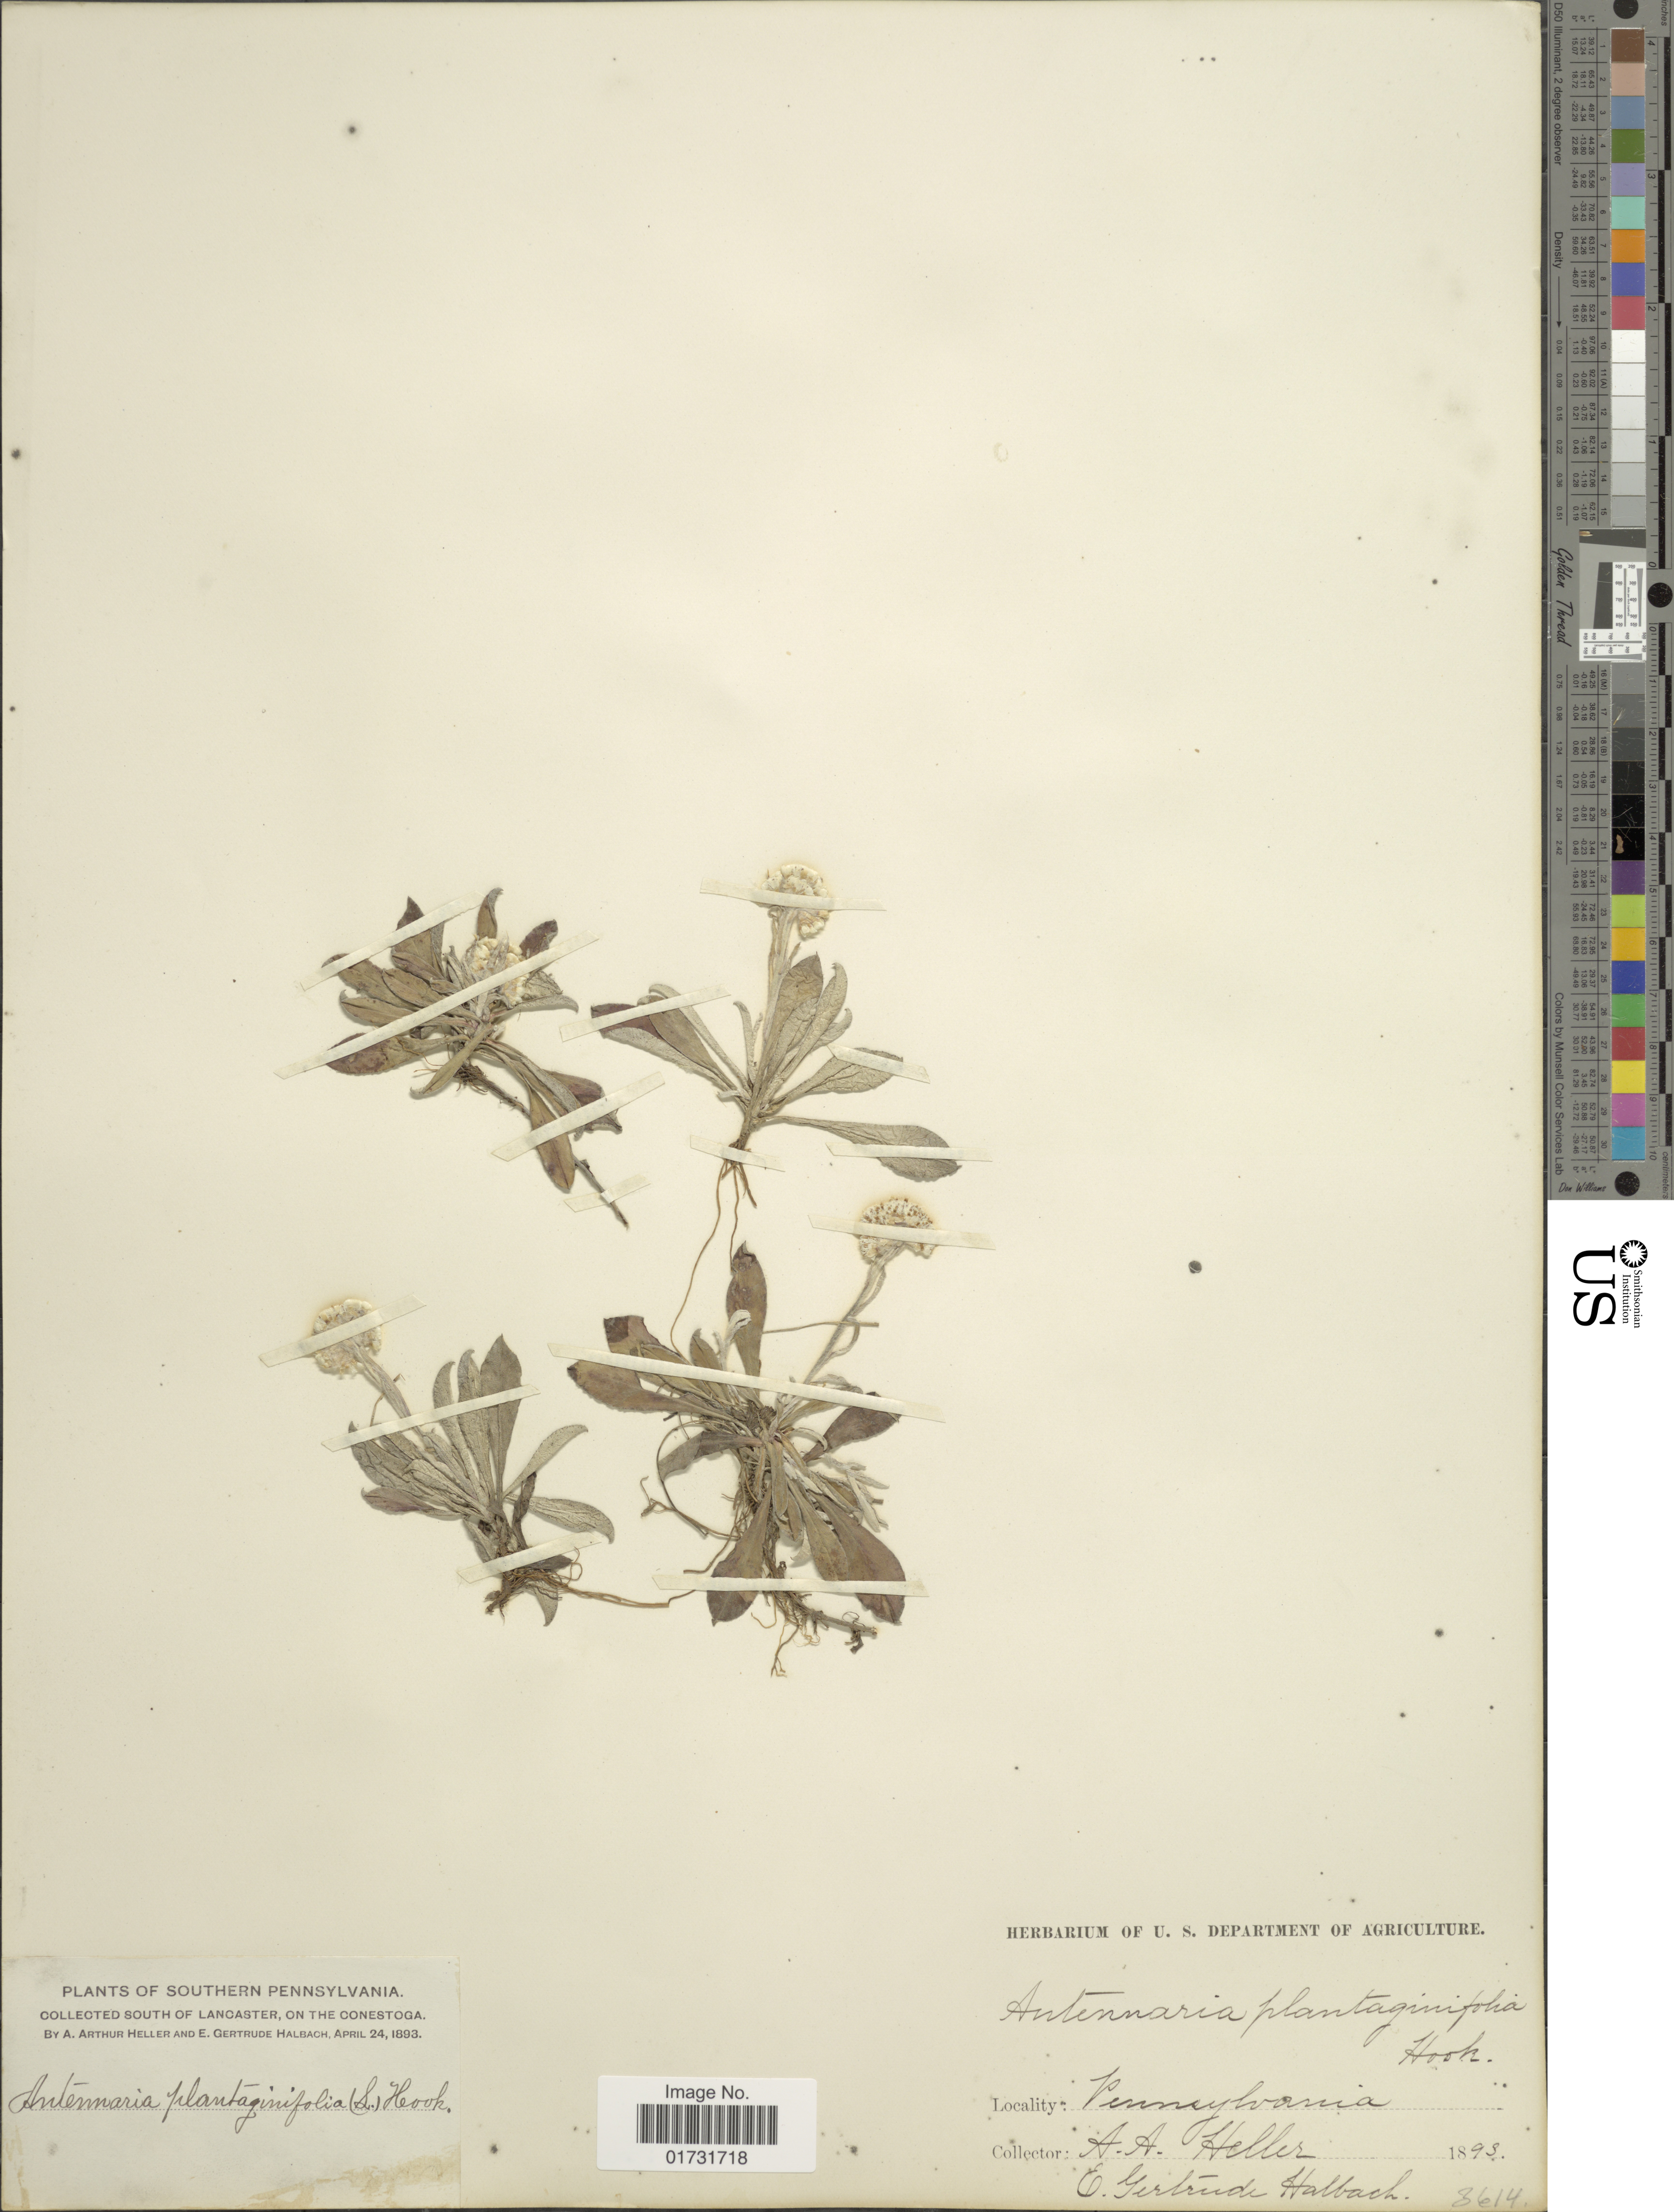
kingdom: Plantae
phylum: Tracheophyta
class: Magnoliopsida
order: Asterales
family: Asteraceae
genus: Antennaria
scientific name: Antennaria neglecta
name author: Greene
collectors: A. A. Heller & E. G. Halbach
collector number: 3614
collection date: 1893-04-24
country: United States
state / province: Pennsylvania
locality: Southern Pennsylvania. South of Lancaster, on the Conestoga